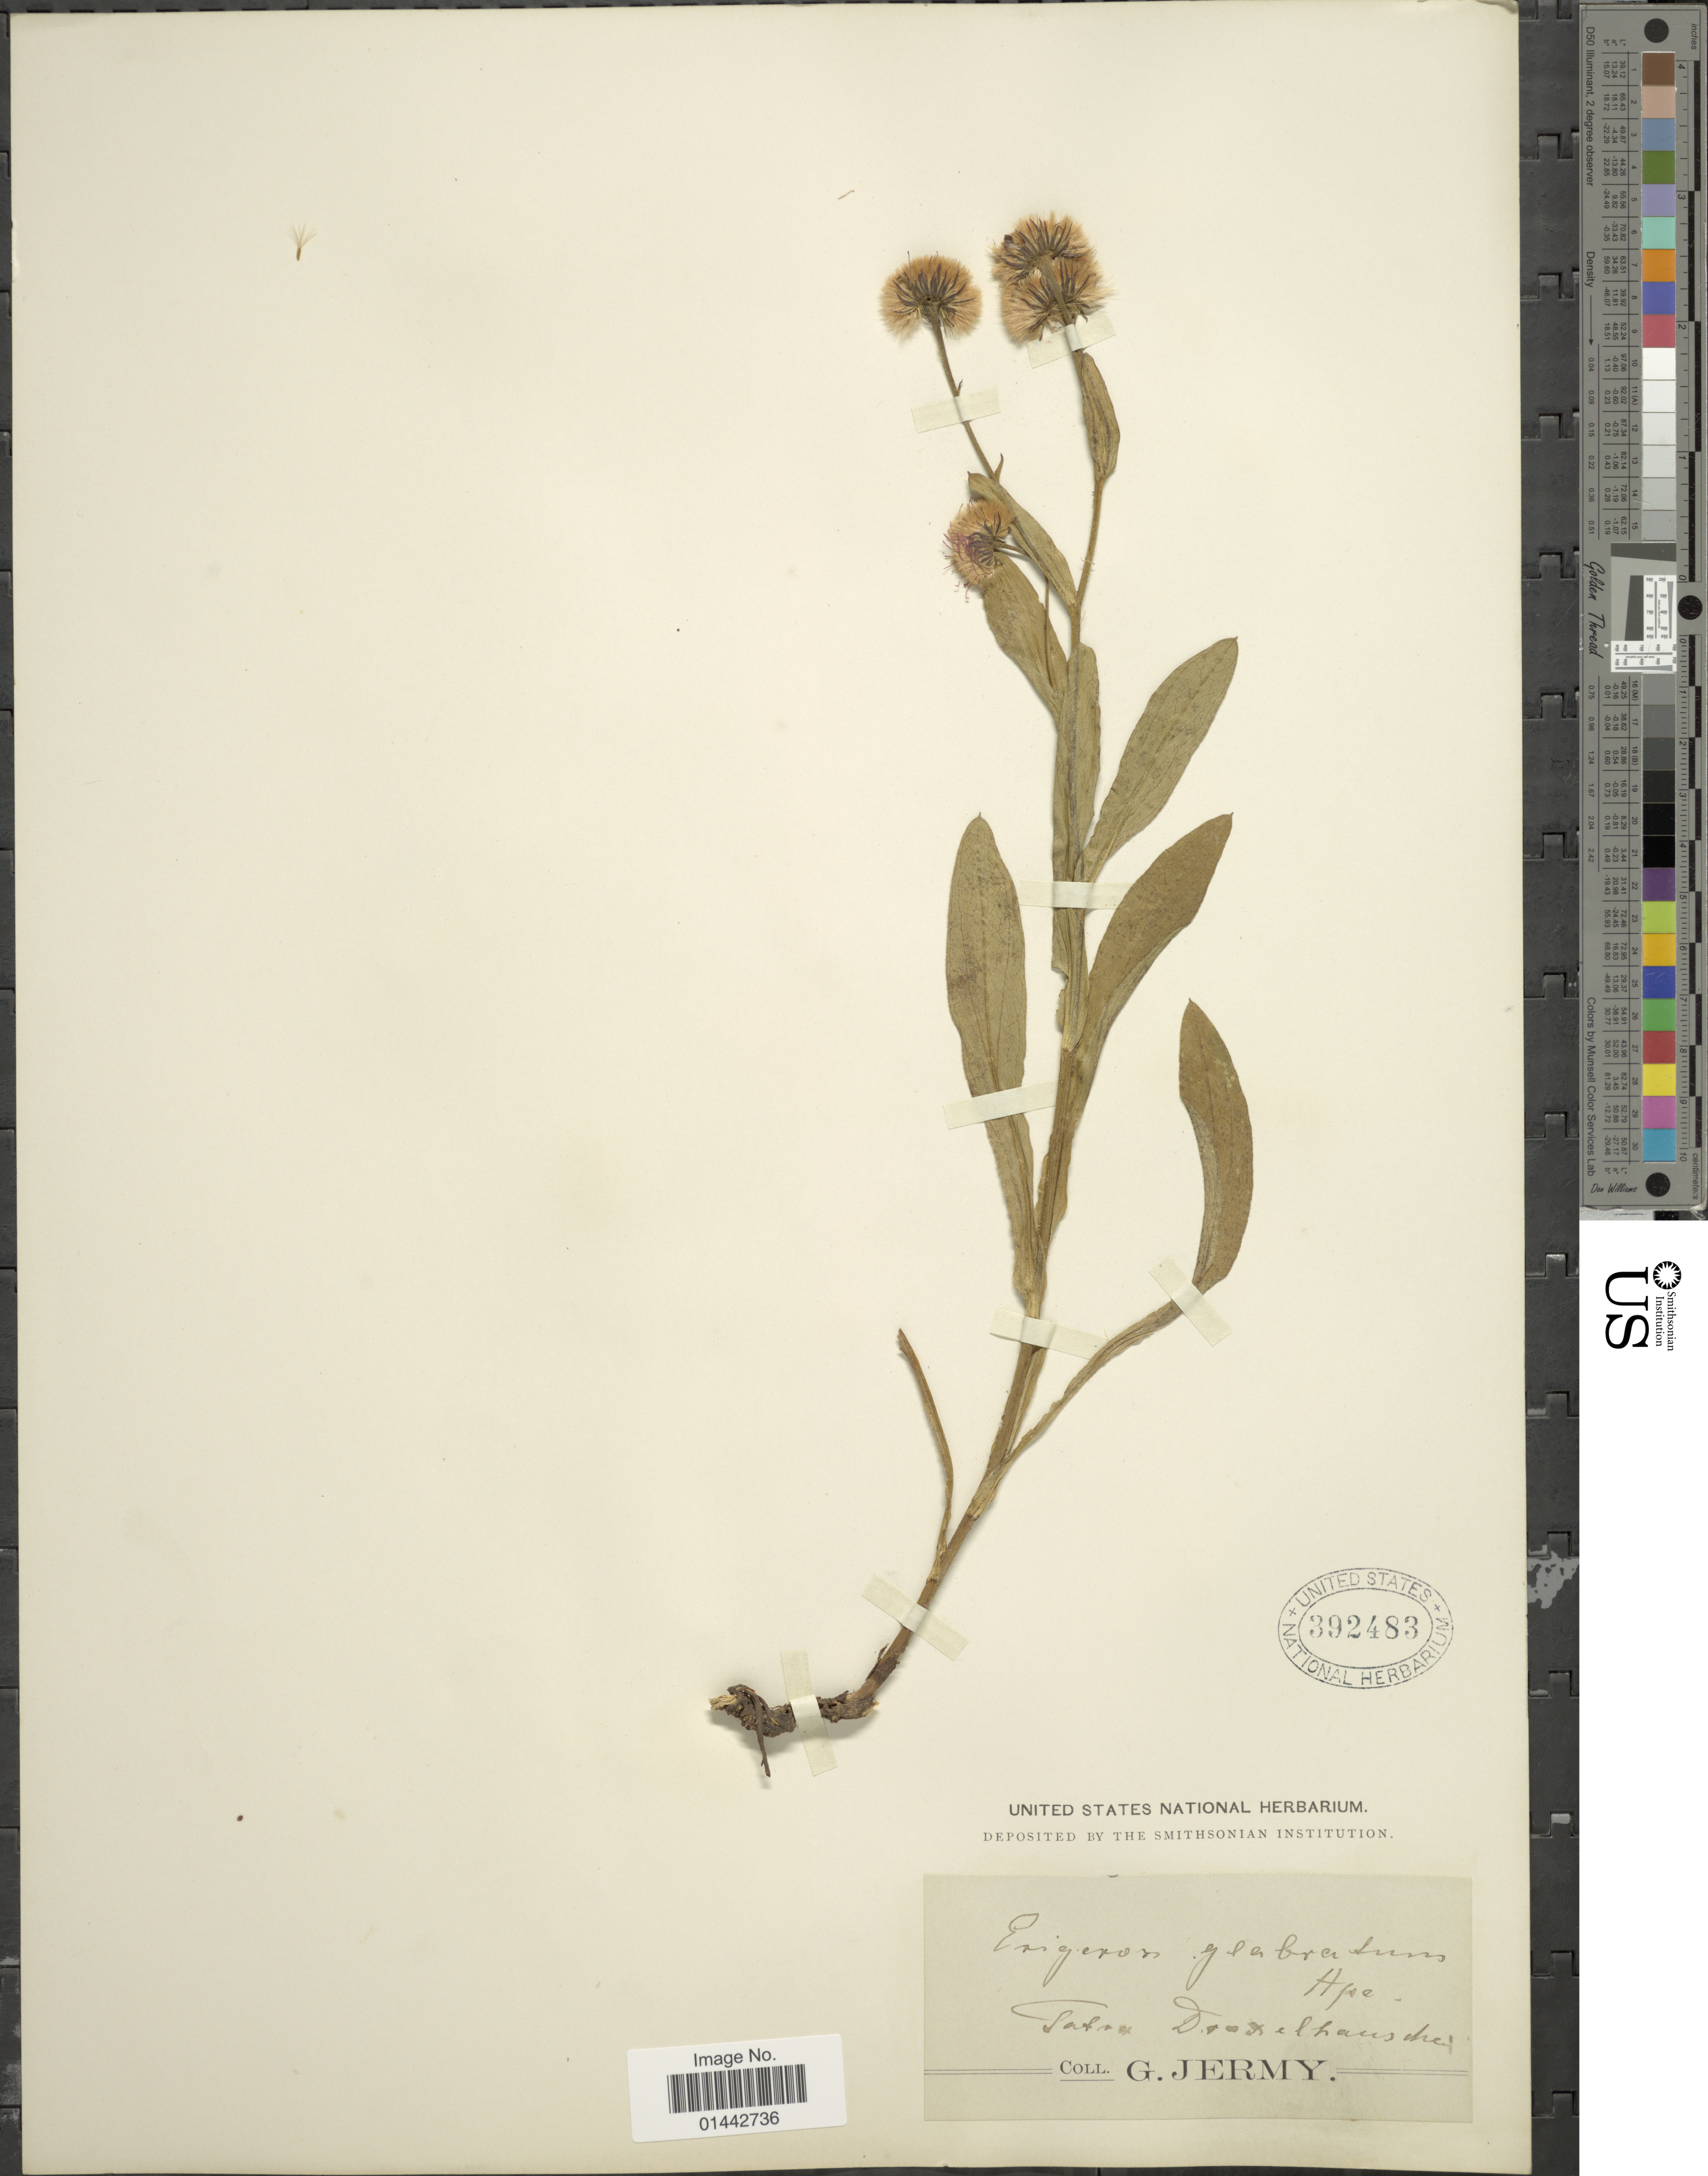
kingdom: Plantae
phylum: Tracheophyta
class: Magnoliopsida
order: Asterales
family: Asteraceae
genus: Erigeron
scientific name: Erigeron glabratus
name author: Auct.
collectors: G. Jermy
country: Germany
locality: Tatra Droselhaushes. [interpreted]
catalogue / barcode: US 392483